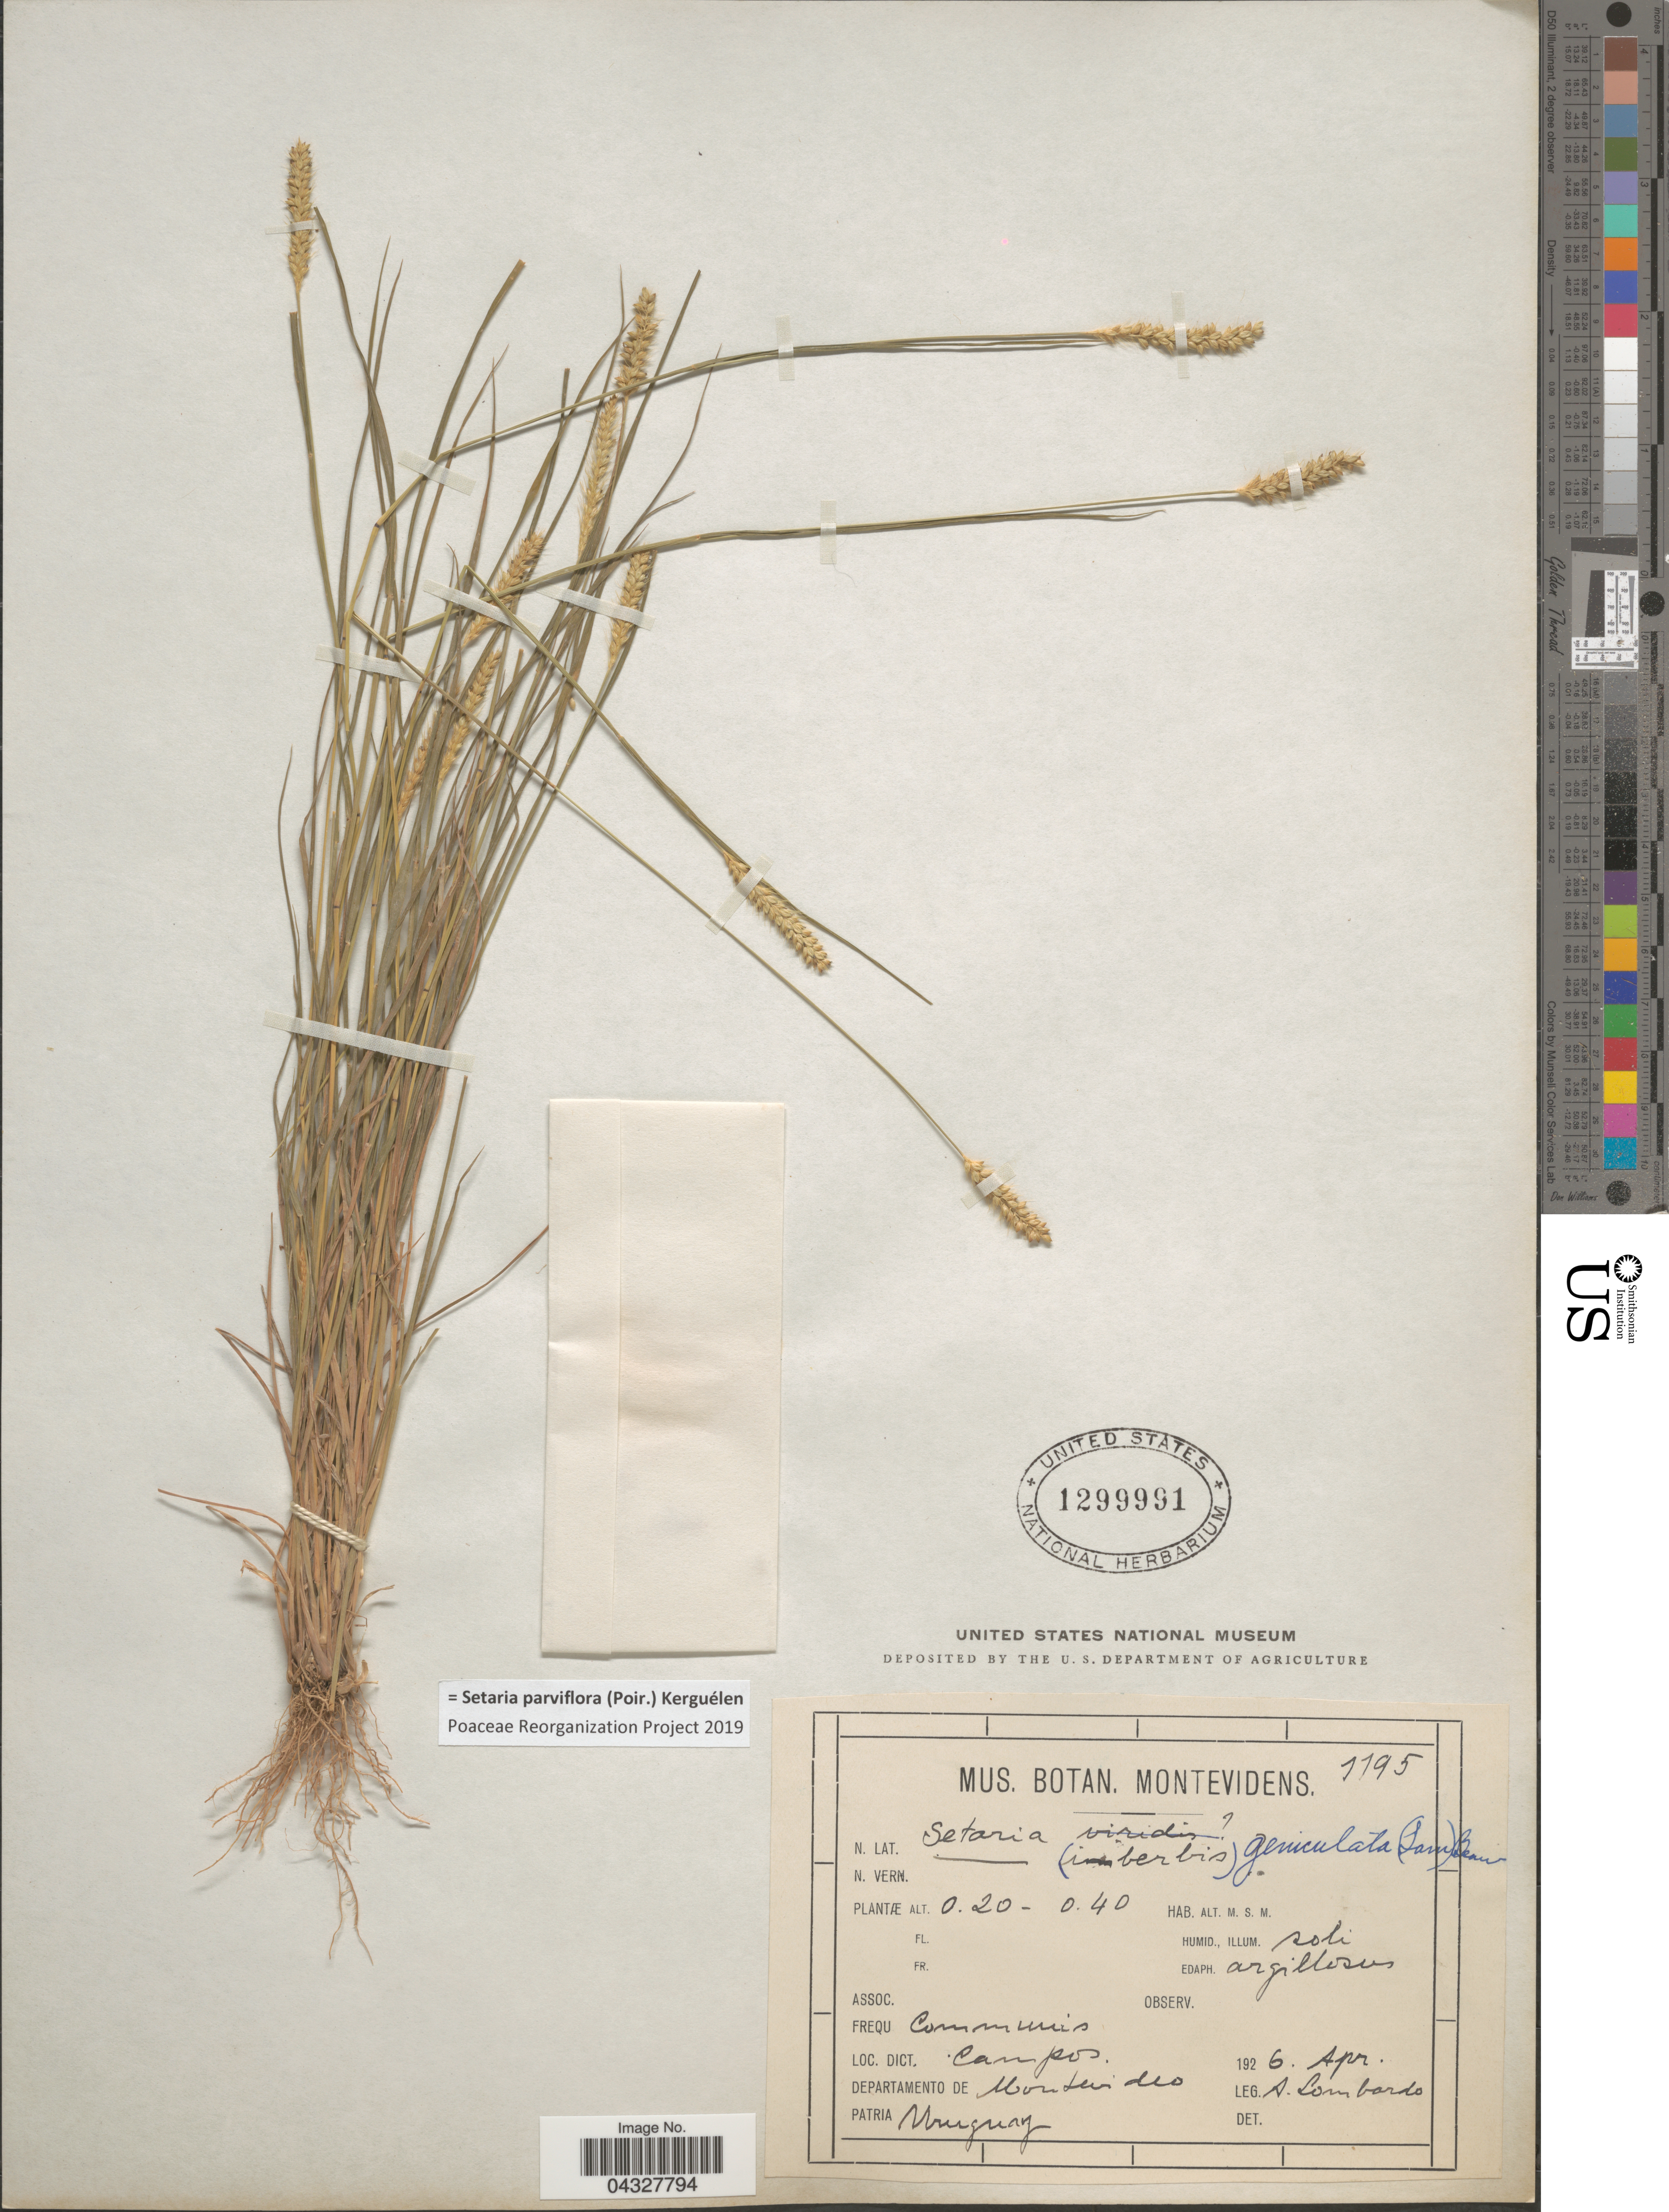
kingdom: Plantae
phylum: Tracheophyta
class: Liliopsida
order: Poales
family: Poaceae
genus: Setaria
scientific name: Setaria parviflora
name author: (Poir.) Kerguélen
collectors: A. Lombardo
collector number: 1195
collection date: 1926-04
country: Uruguay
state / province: Montevideo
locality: Dict. Campos. Departamento De Montevideo.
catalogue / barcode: US 1299991